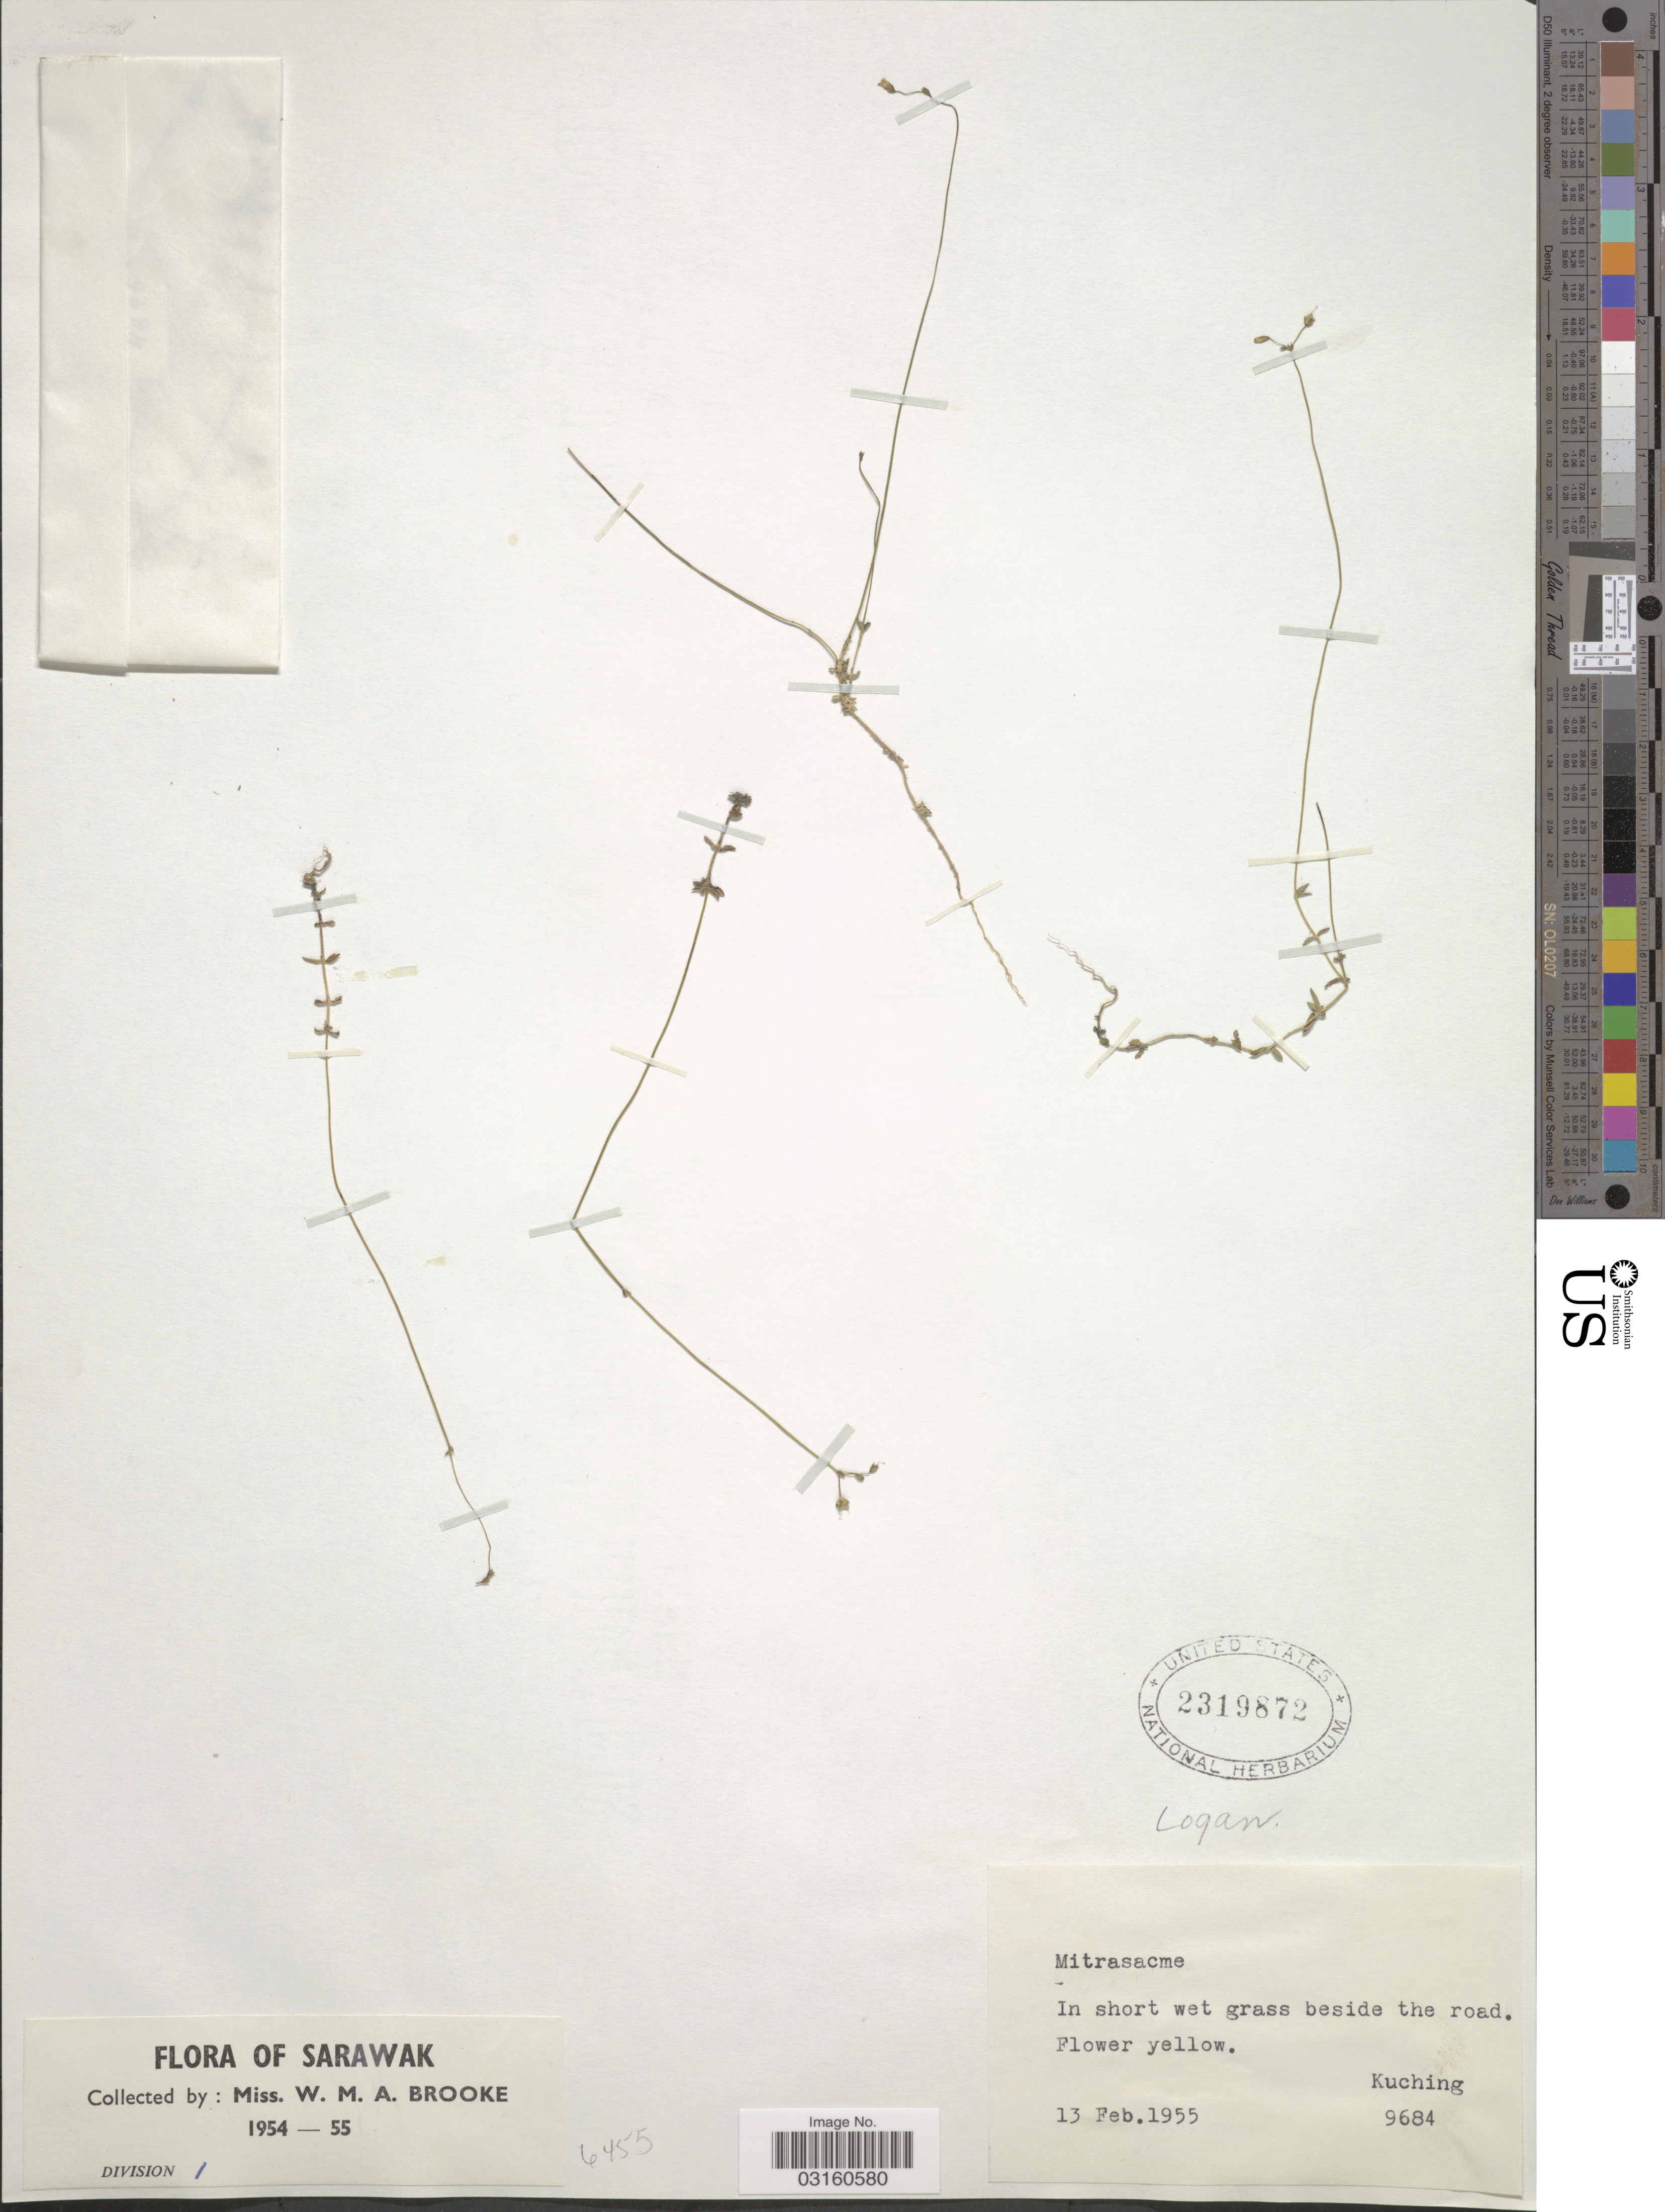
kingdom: Plantae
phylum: Tracheophyta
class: Magnoliopsida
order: Gentianales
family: Loganiaceae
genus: Mitrasacme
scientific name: Mitrasacme sp.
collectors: W. Brooke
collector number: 9684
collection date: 1955-02-13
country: Malaysia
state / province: Sarawak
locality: In short wet grass beside the road. Kuching.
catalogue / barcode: US 2319872